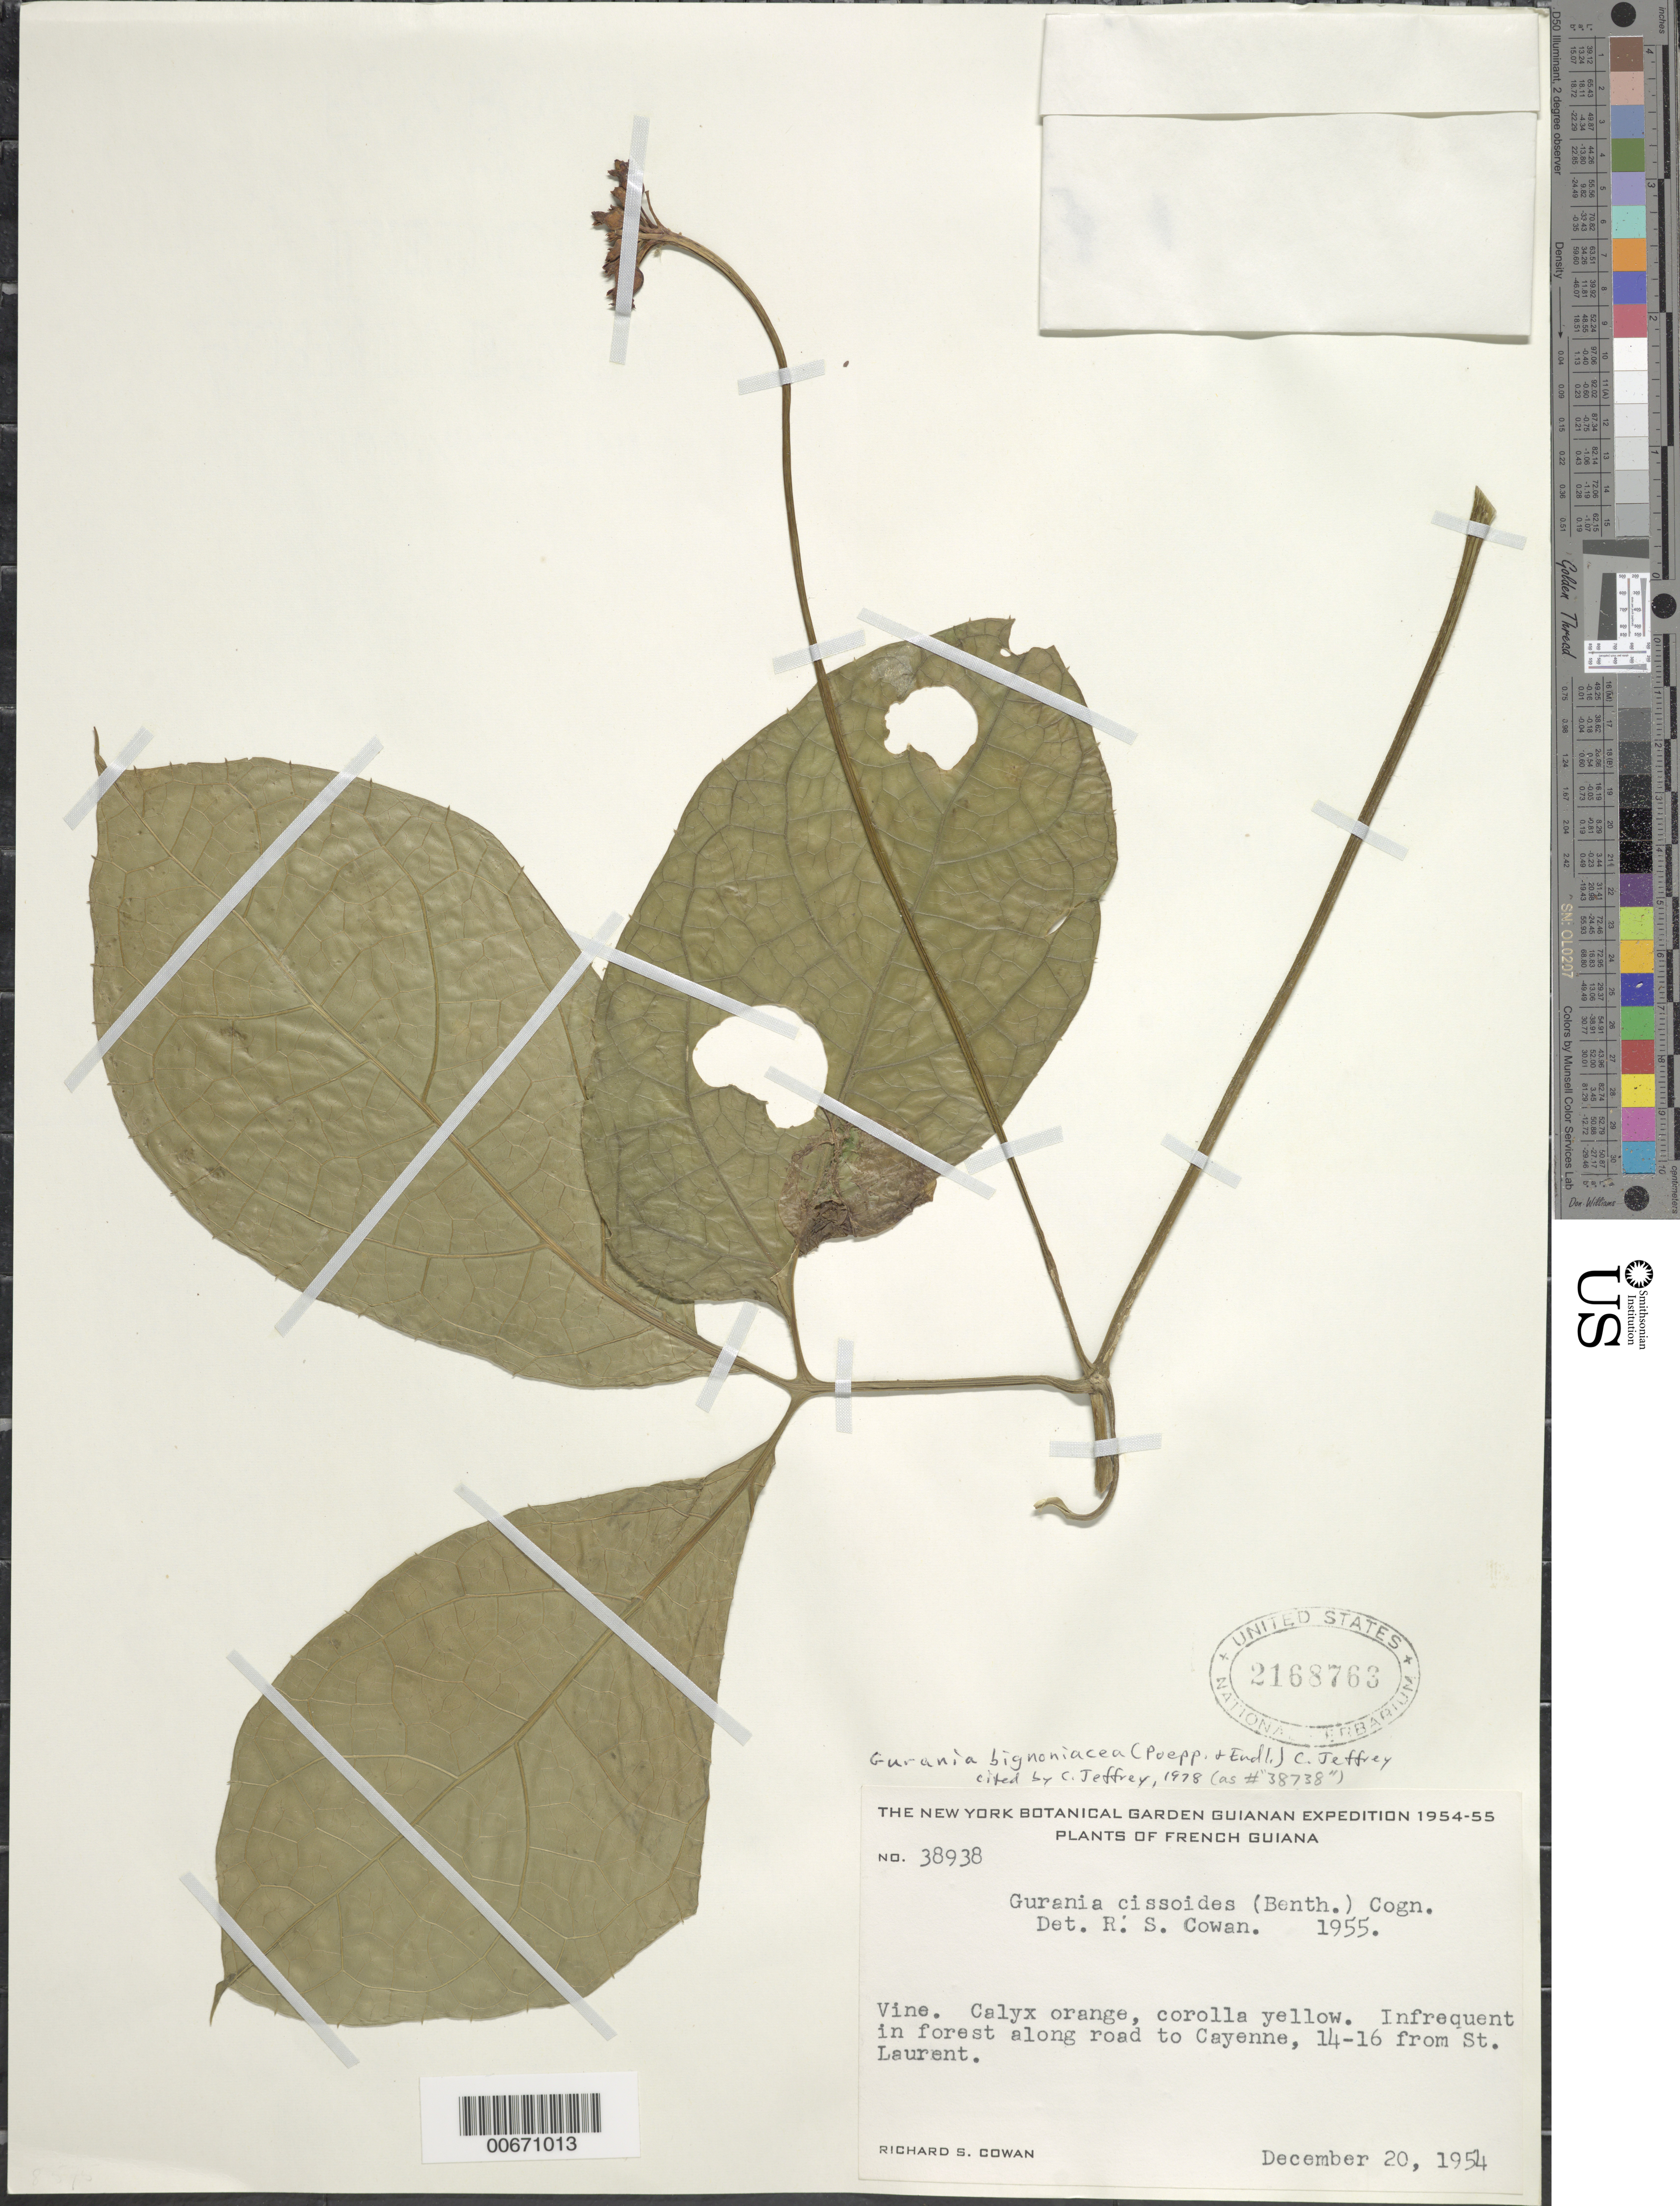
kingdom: Plantae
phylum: Tracheophyta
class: Magnoliopsida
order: Cucurbitales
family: Cucurbitaceae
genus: Gurania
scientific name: Gurania bignoniacea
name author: (Poepp. & Endl.) C. Jeffrey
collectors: R. S. Cowan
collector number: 38938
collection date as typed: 20-Dec-54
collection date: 1954-12-20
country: French Guiana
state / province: Cayenne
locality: Cayenne-St. Laurent road, 14-16 km from St. Laurent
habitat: Forest along road to Cayenne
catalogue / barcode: US 2168763